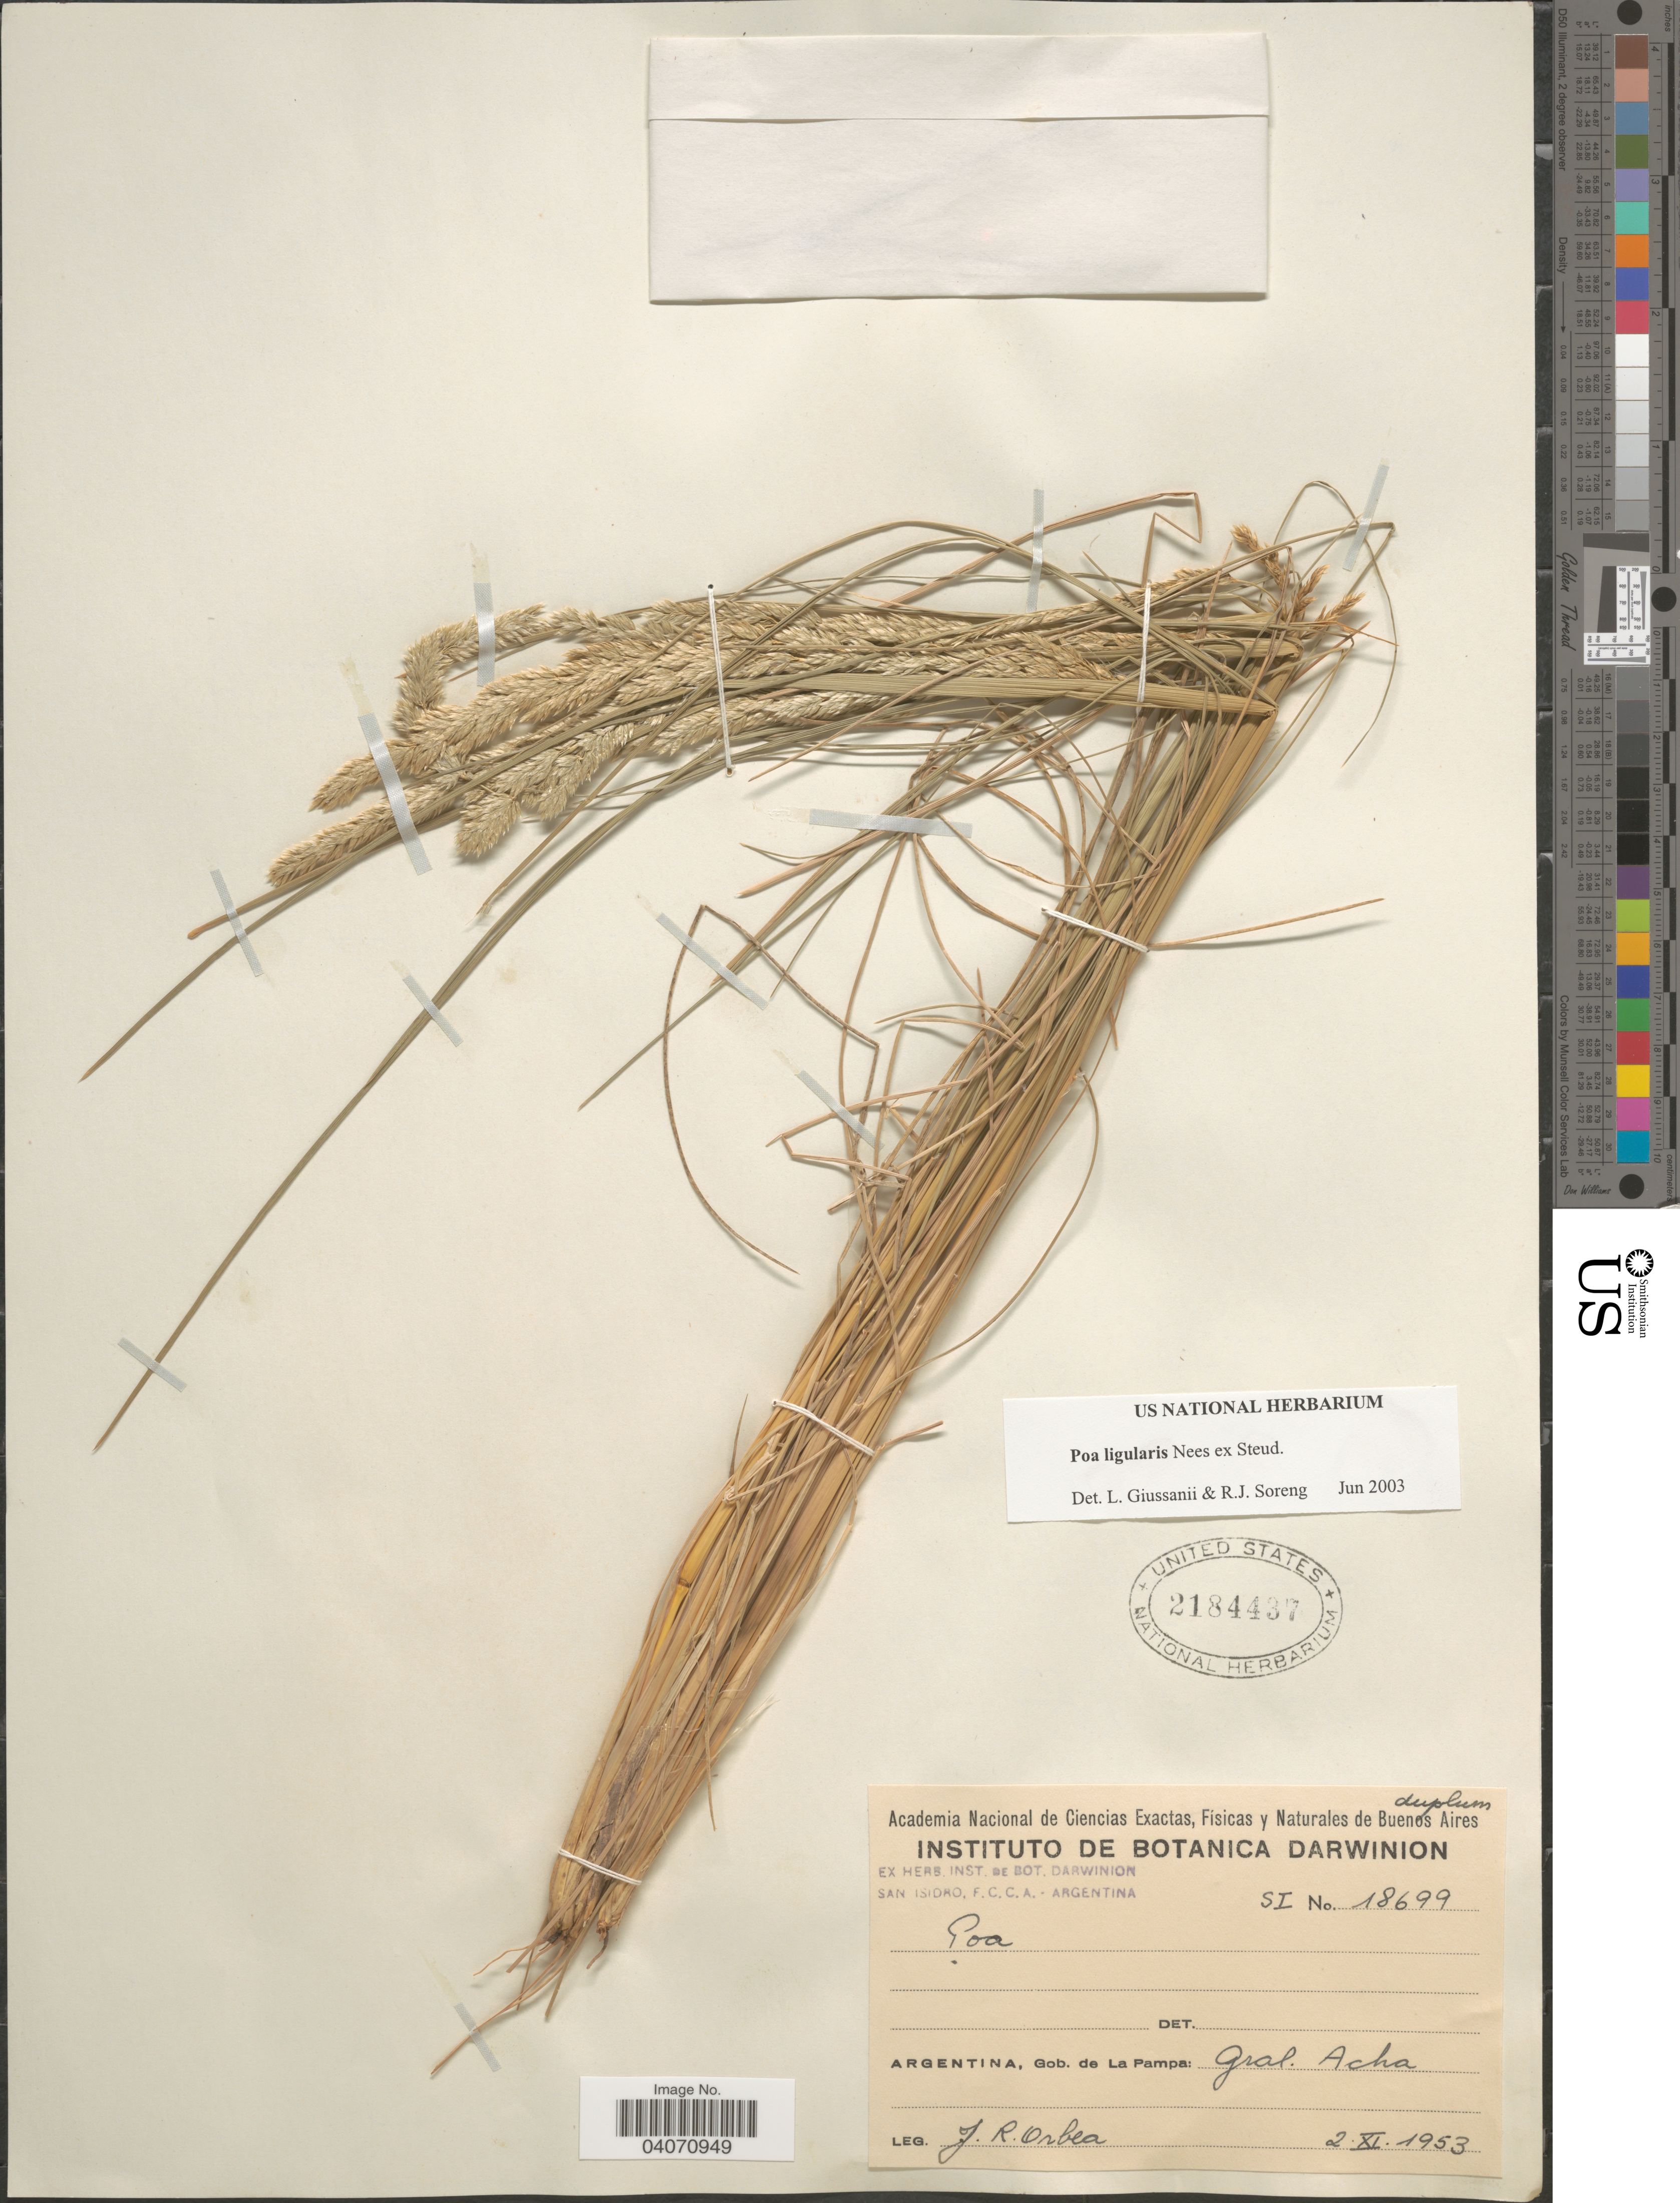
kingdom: Plantae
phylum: Tracheophyta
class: Liliopsida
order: Poales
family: Poaceae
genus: Poa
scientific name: Poa ligularis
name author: Nees ex Steud.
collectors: J. Orbea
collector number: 18699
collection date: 1953-11-02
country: Argentina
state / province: La Pampa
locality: Gob. de La Pampa: Gral. Acha.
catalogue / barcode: US 2184437